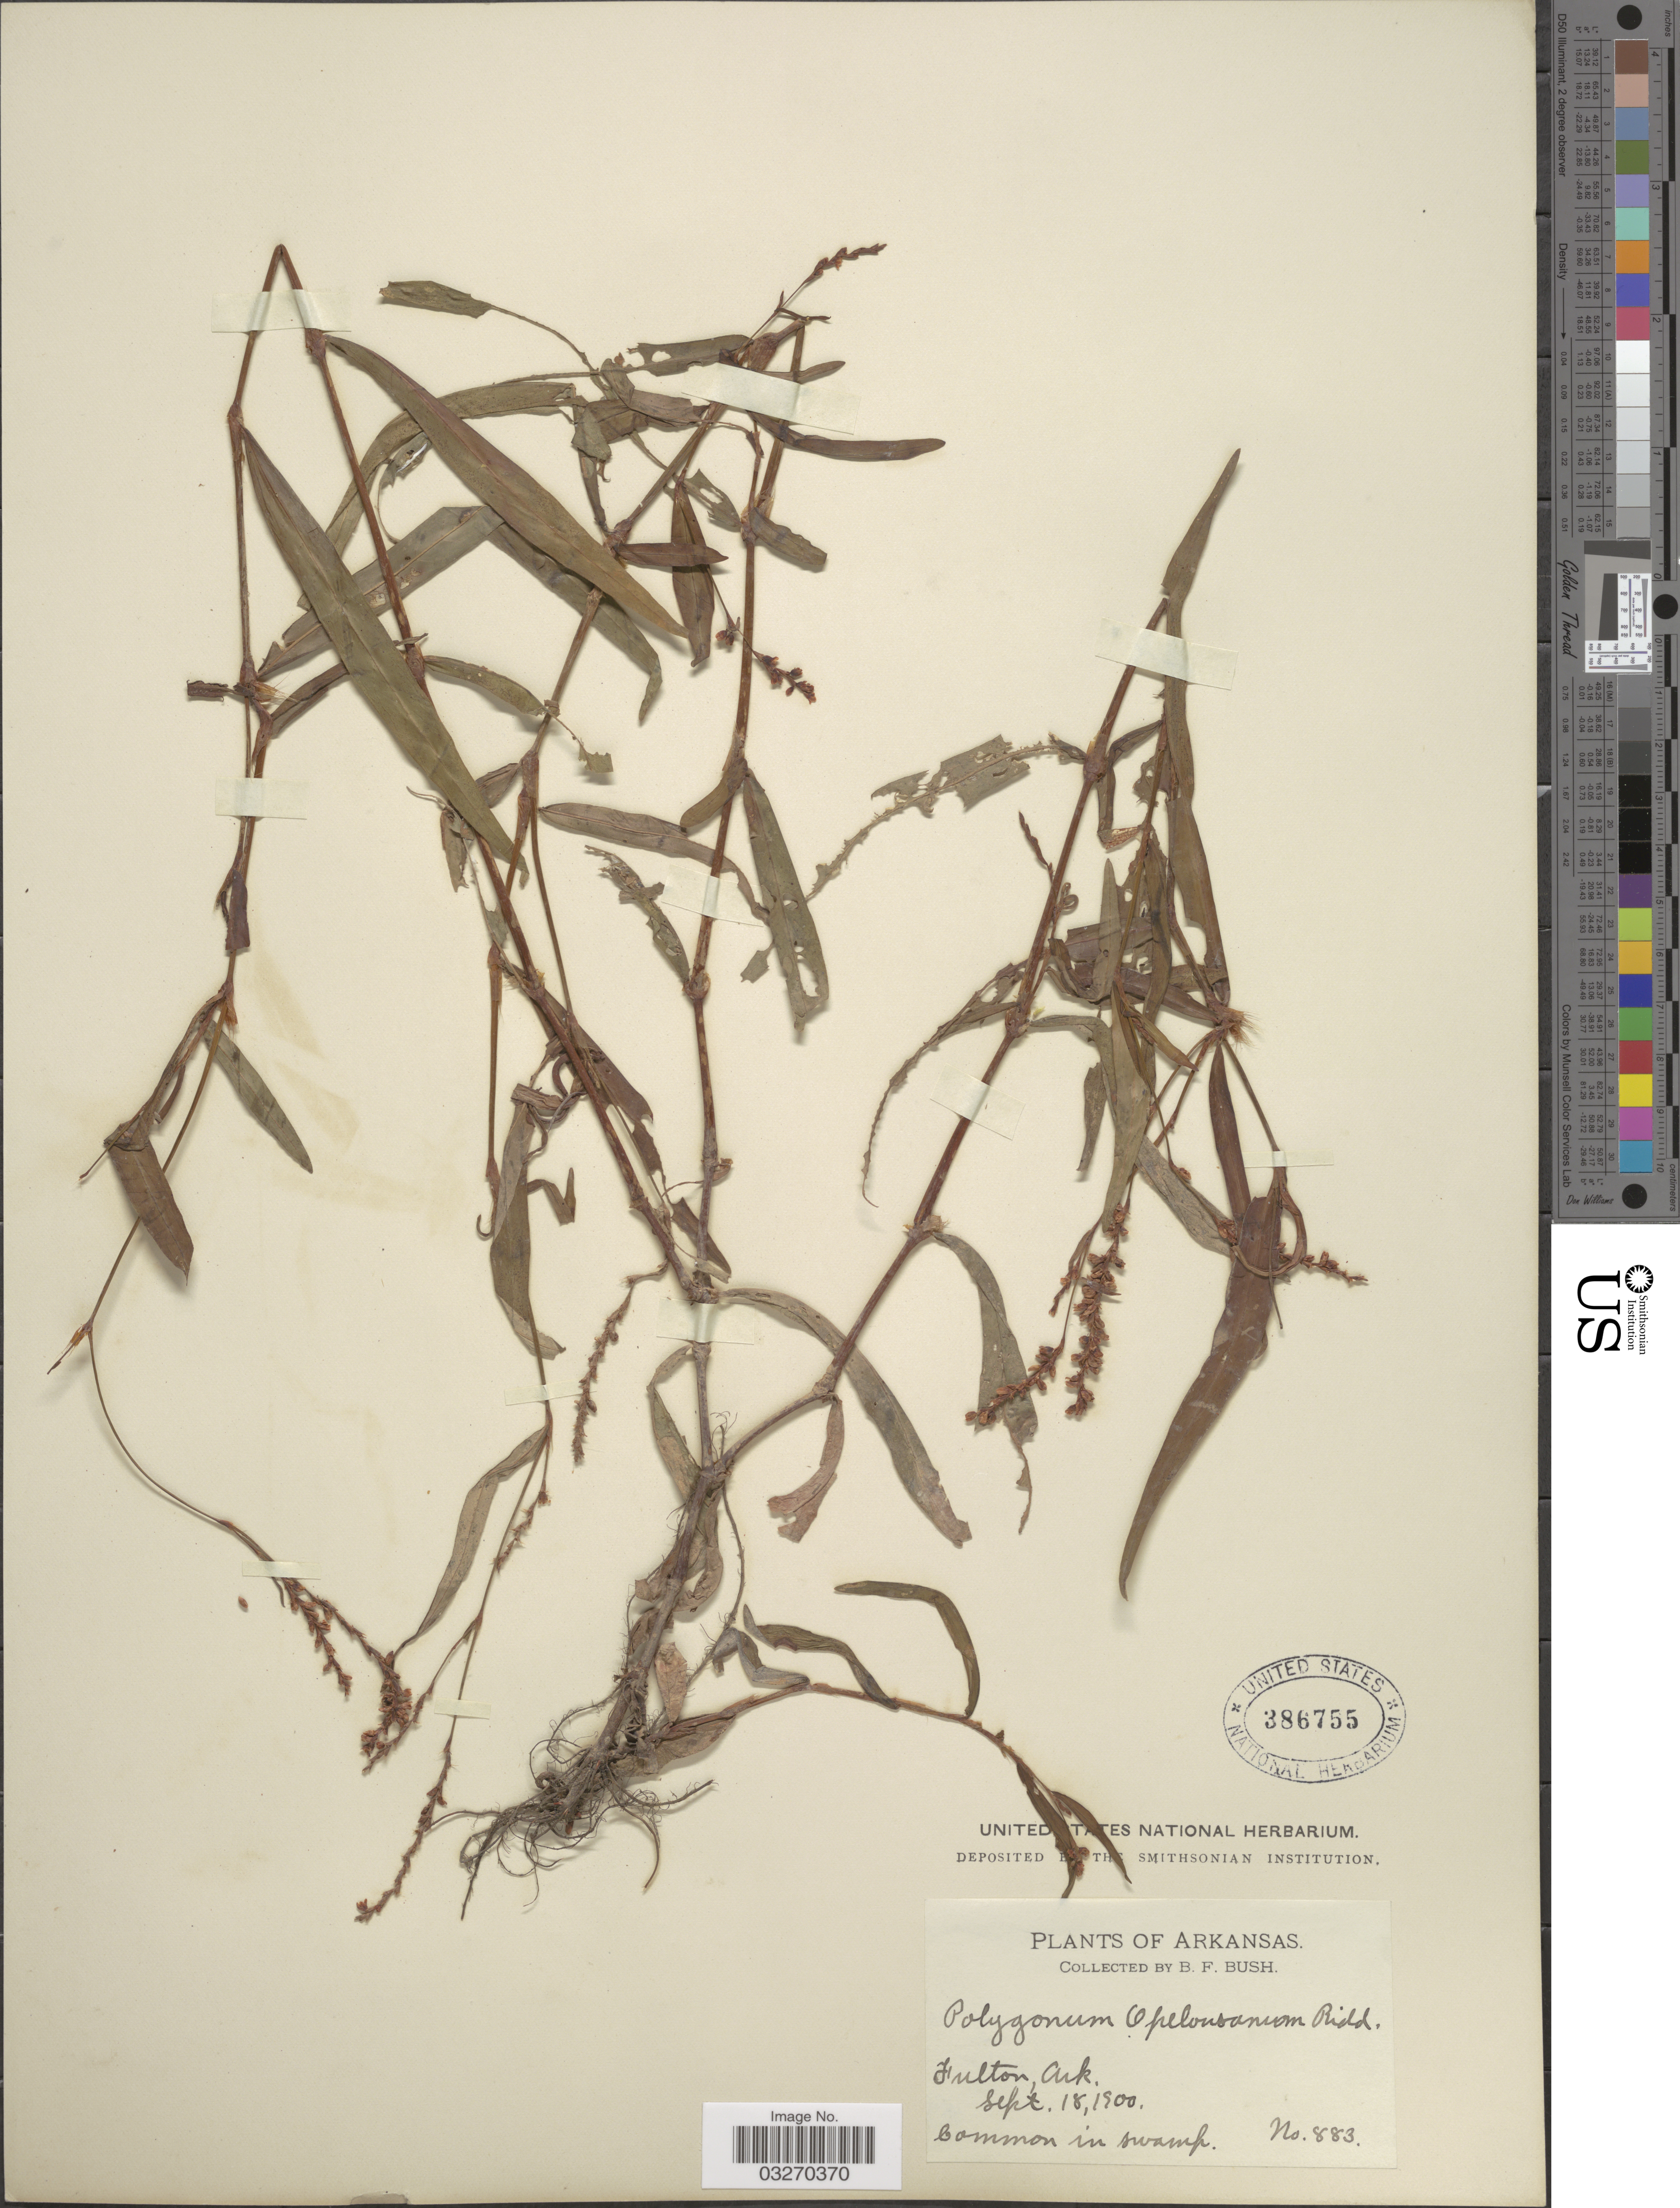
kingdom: Plantae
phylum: Tracheophyta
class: Magnoliopsida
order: Caryophyllales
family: Polygonaceae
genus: Persicaria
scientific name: Persicaria hydropiperoides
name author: (Michx.) Small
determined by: Atha, D. E.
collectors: B. F. Bush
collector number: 883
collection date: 1900-09-18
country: United States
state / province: Arkansas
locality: Fulton.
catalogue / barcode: US 386755